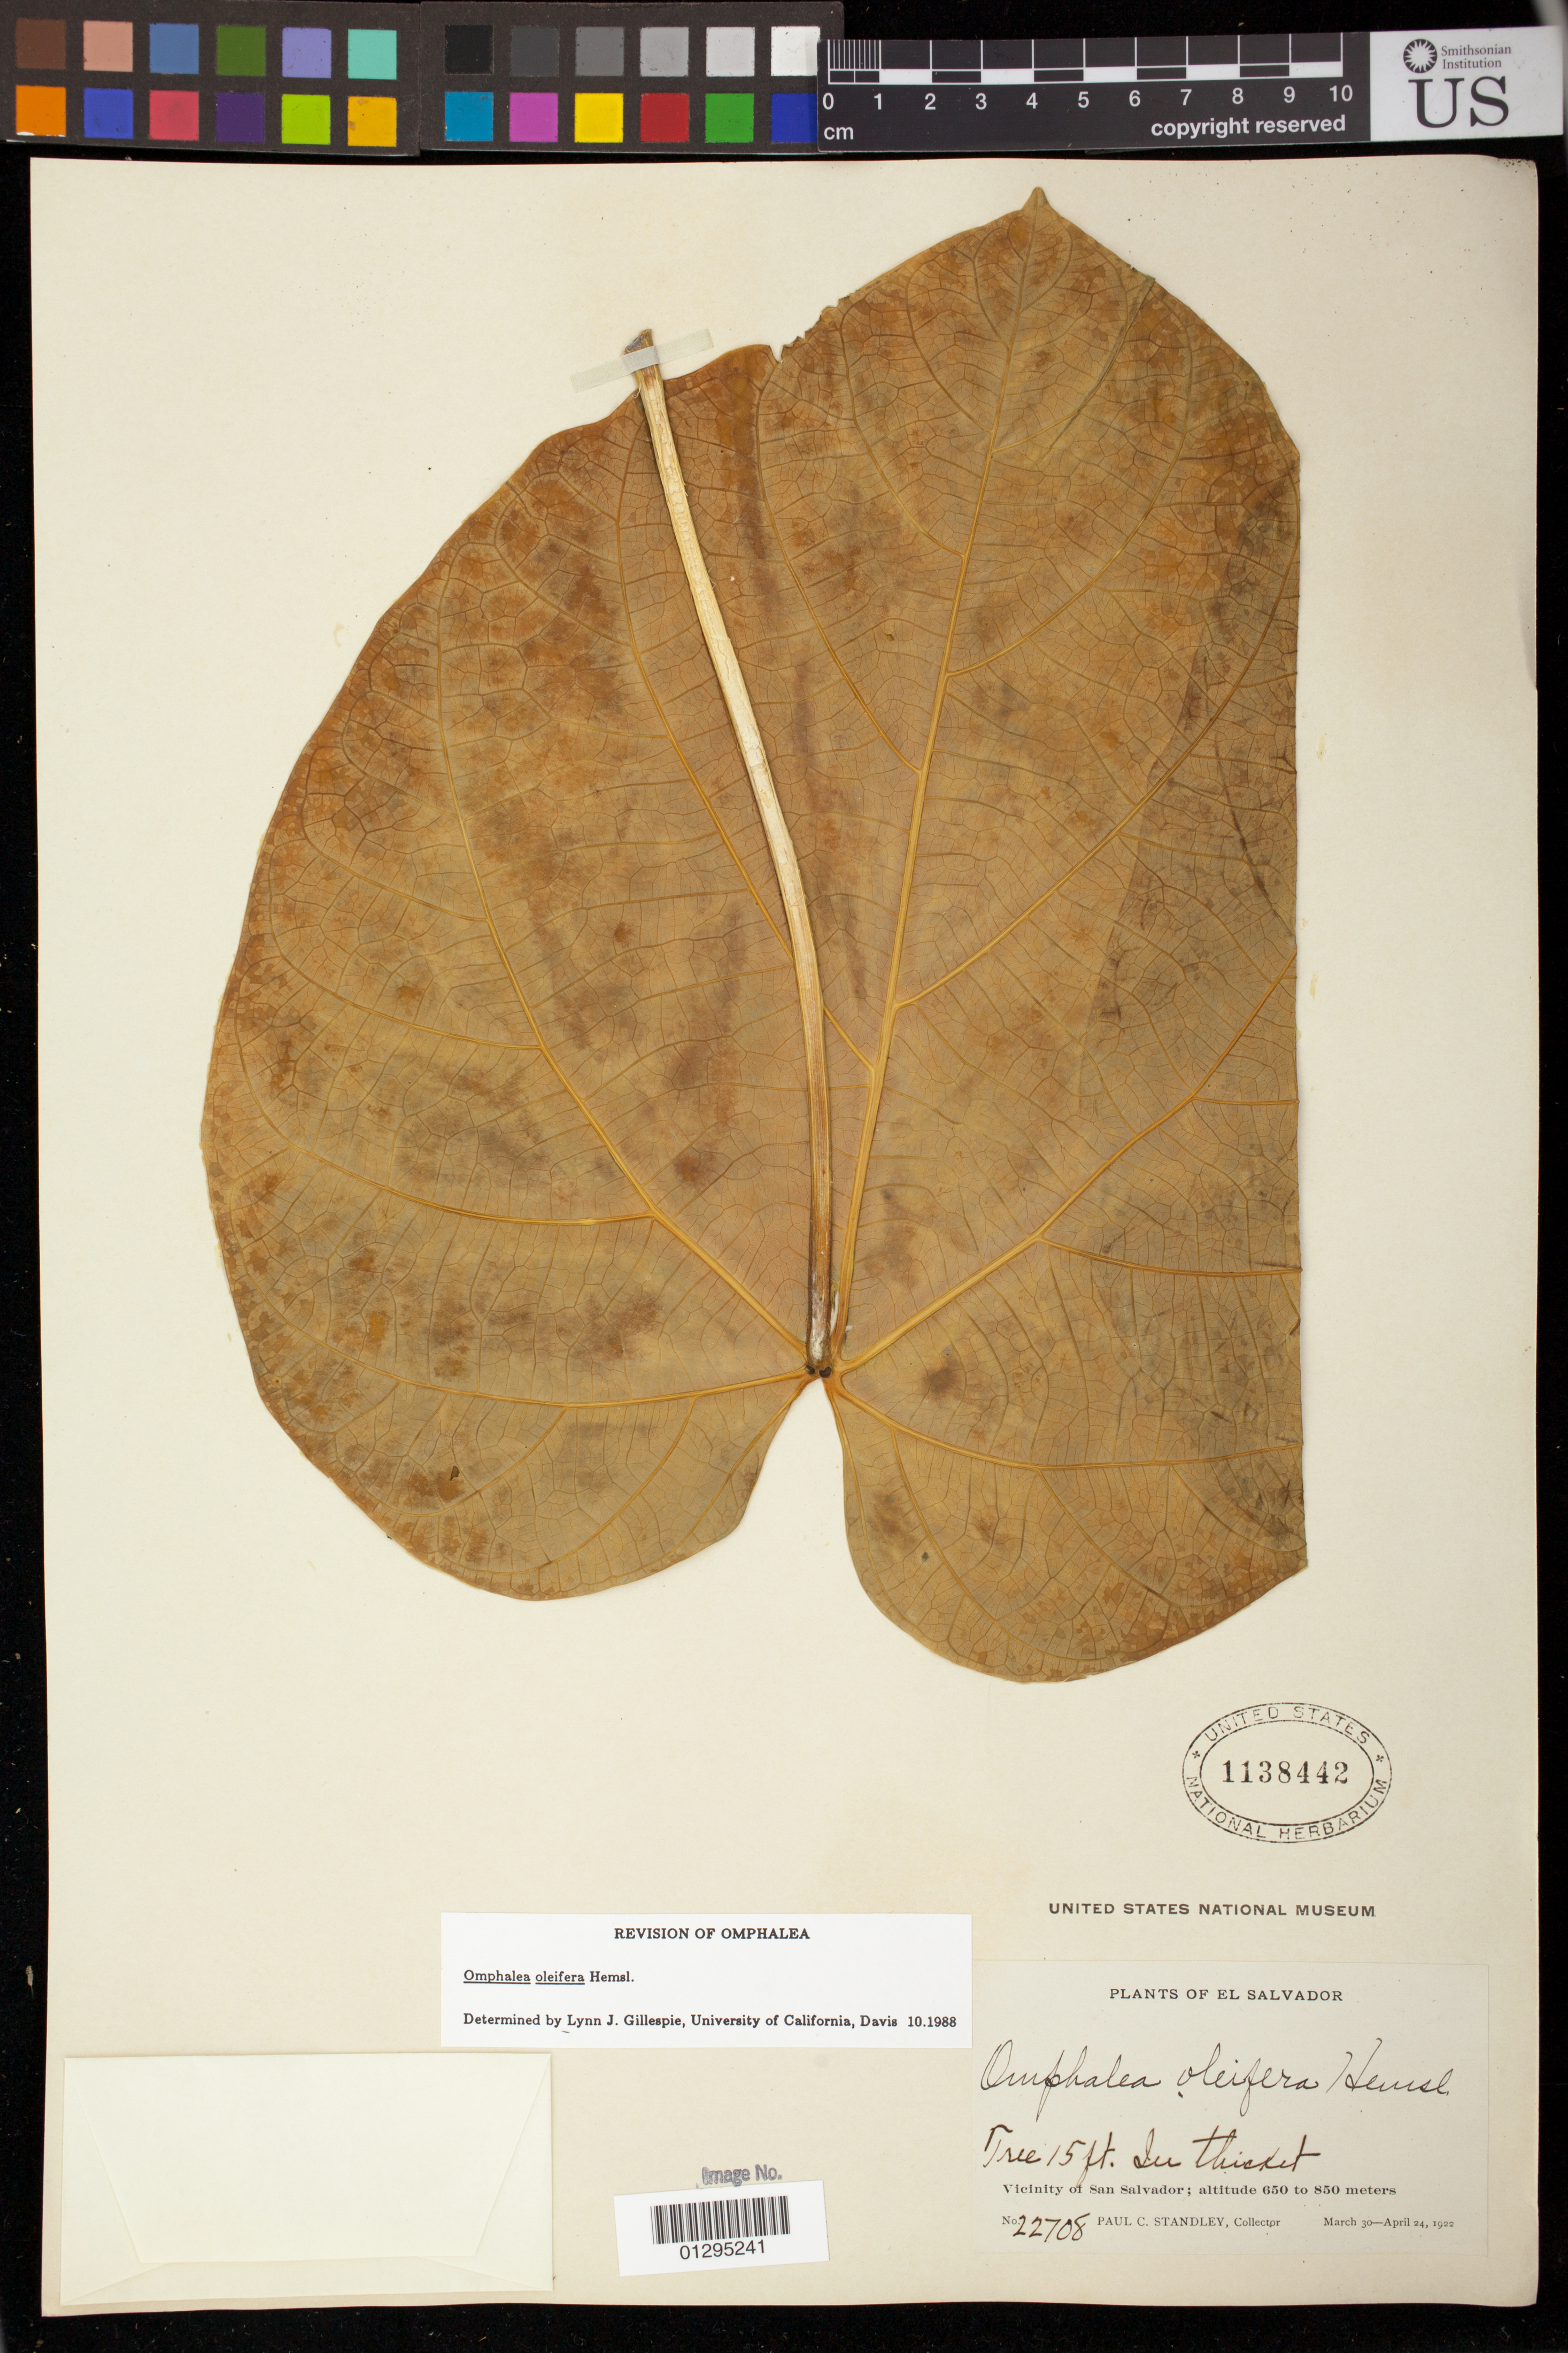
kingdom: Plantae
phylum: Tracheophyta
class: Magnoliopsida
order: Malpighiales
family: Euphorbiaceae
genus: Omphalea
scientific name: Omphalea oleifera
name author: Hemsl.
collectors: P. C. Standley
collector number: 22708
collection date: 1922-03-30/1922-04-24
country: El Salvador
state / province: San Salvador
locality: Vicinity of San Salvador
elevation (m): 650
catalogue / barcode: US 1138442